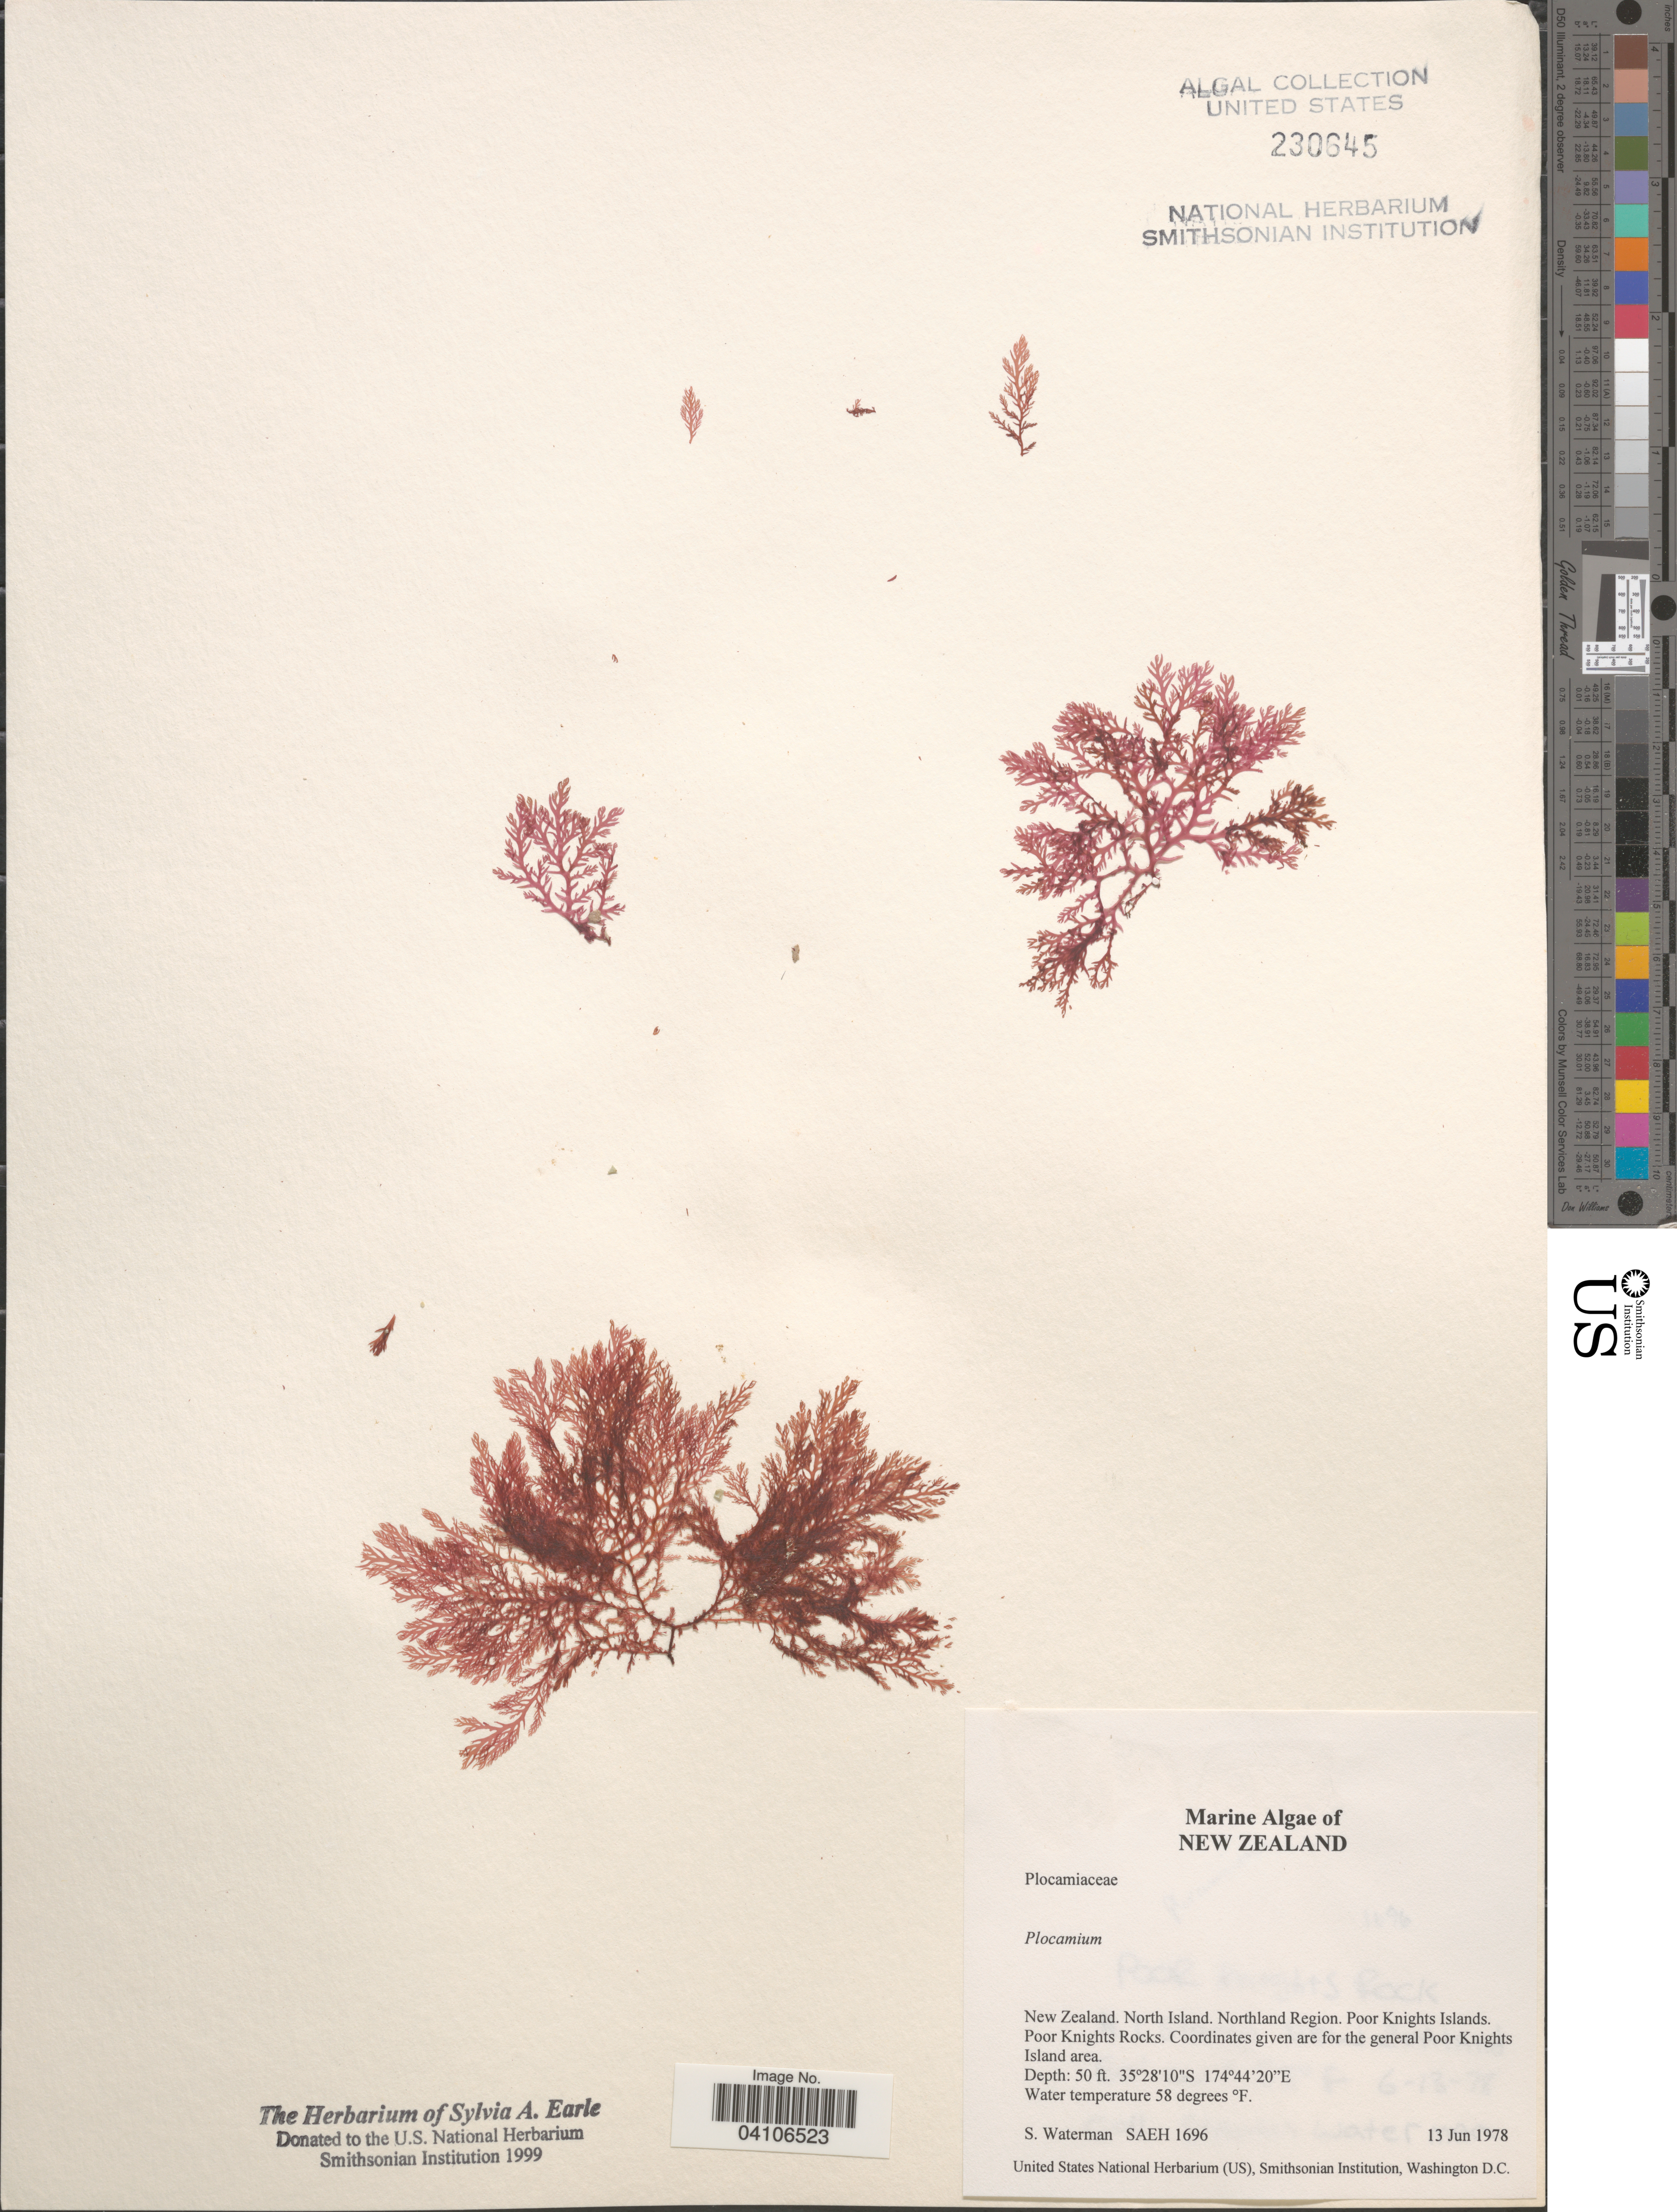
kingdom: Plantae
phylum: Rhodophyta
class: Florideophyceae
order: Plocamiales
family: Plocamiaceae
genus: Plocamium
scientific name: Plocamium sp.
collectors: S. Waterman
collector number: SAEH 1696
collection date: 1978-06-13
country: New Zealand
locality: North Island. Northland Region. Poor Knights Islands. Poor Knights Rocks. Coordinates given are for the general Poor Knights Island area [unsure placement].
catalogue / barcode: US 230645